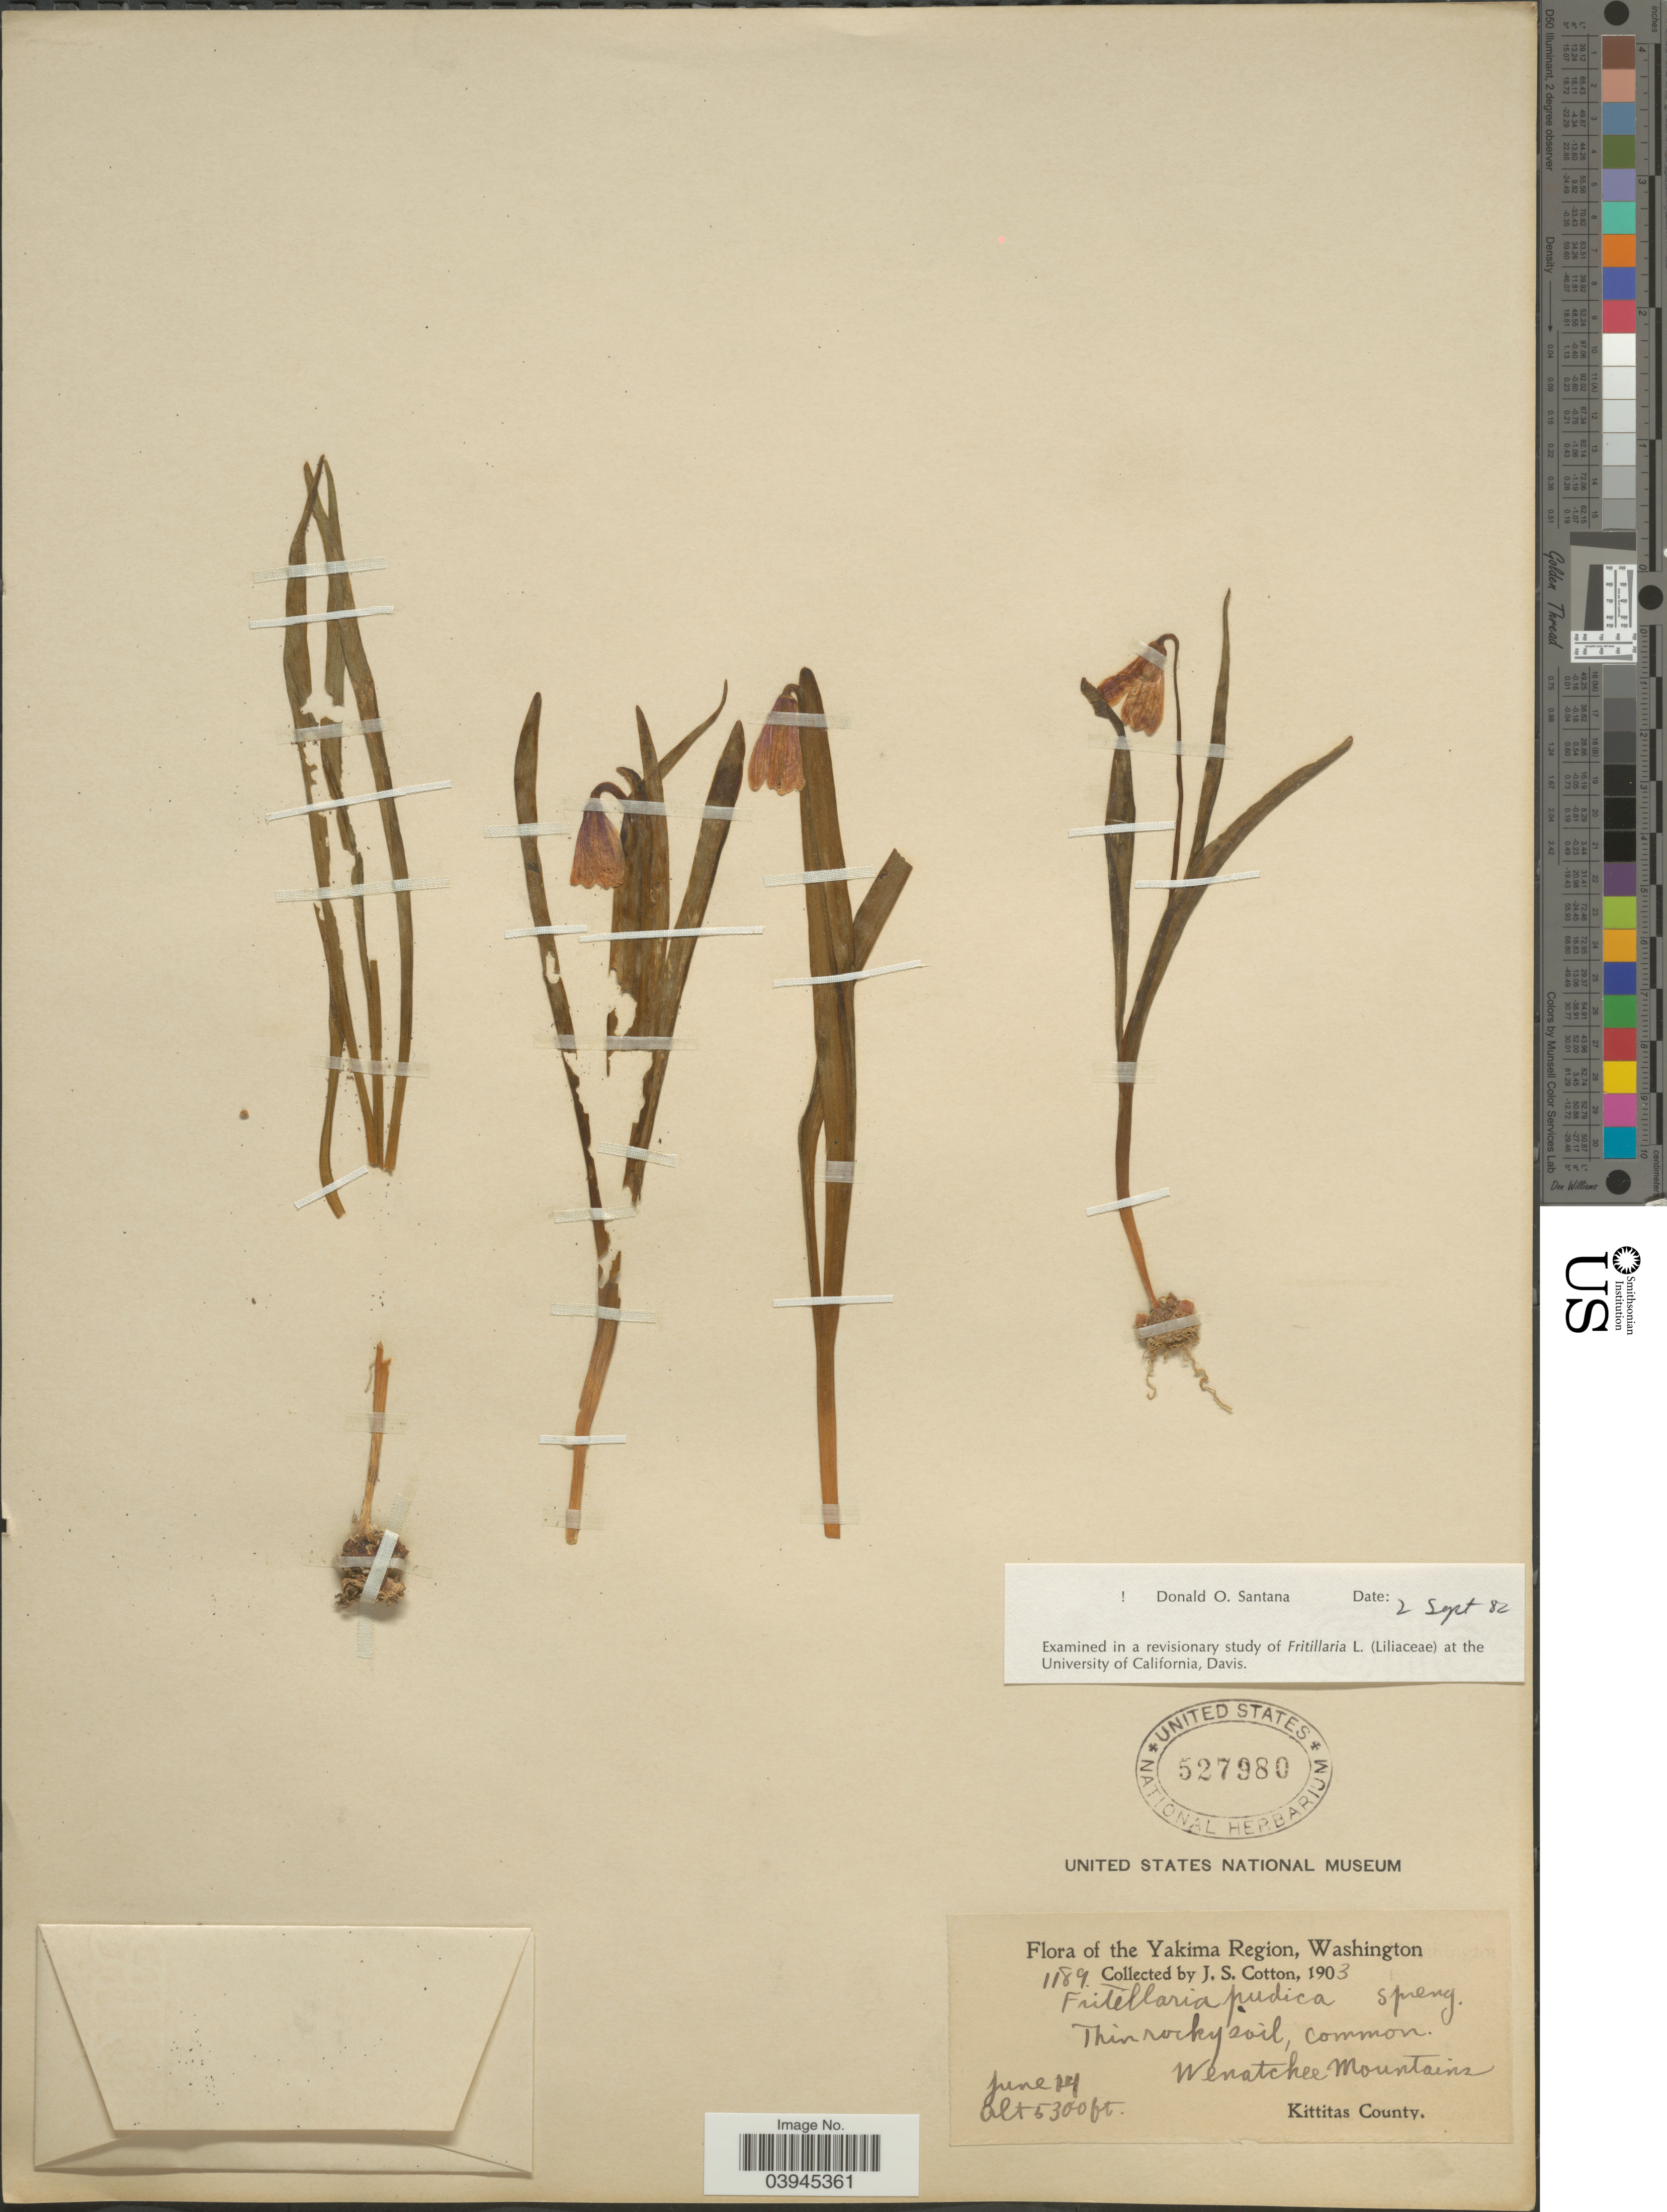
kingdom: Plantae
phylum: Tracheophyta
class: Liliopsida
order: Liliales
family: Liliaceae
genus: Fritillaria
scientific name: Fritillaria pudica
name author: (Pursh) Spreng.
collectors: J. S. Cotton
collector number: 1189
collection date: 1903-06-14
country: United States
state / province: Washington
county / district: Kittitas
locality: The Yakima Region. Wenatchee Mountains. Kittitas County.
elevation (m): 1615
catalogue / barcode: US 527980